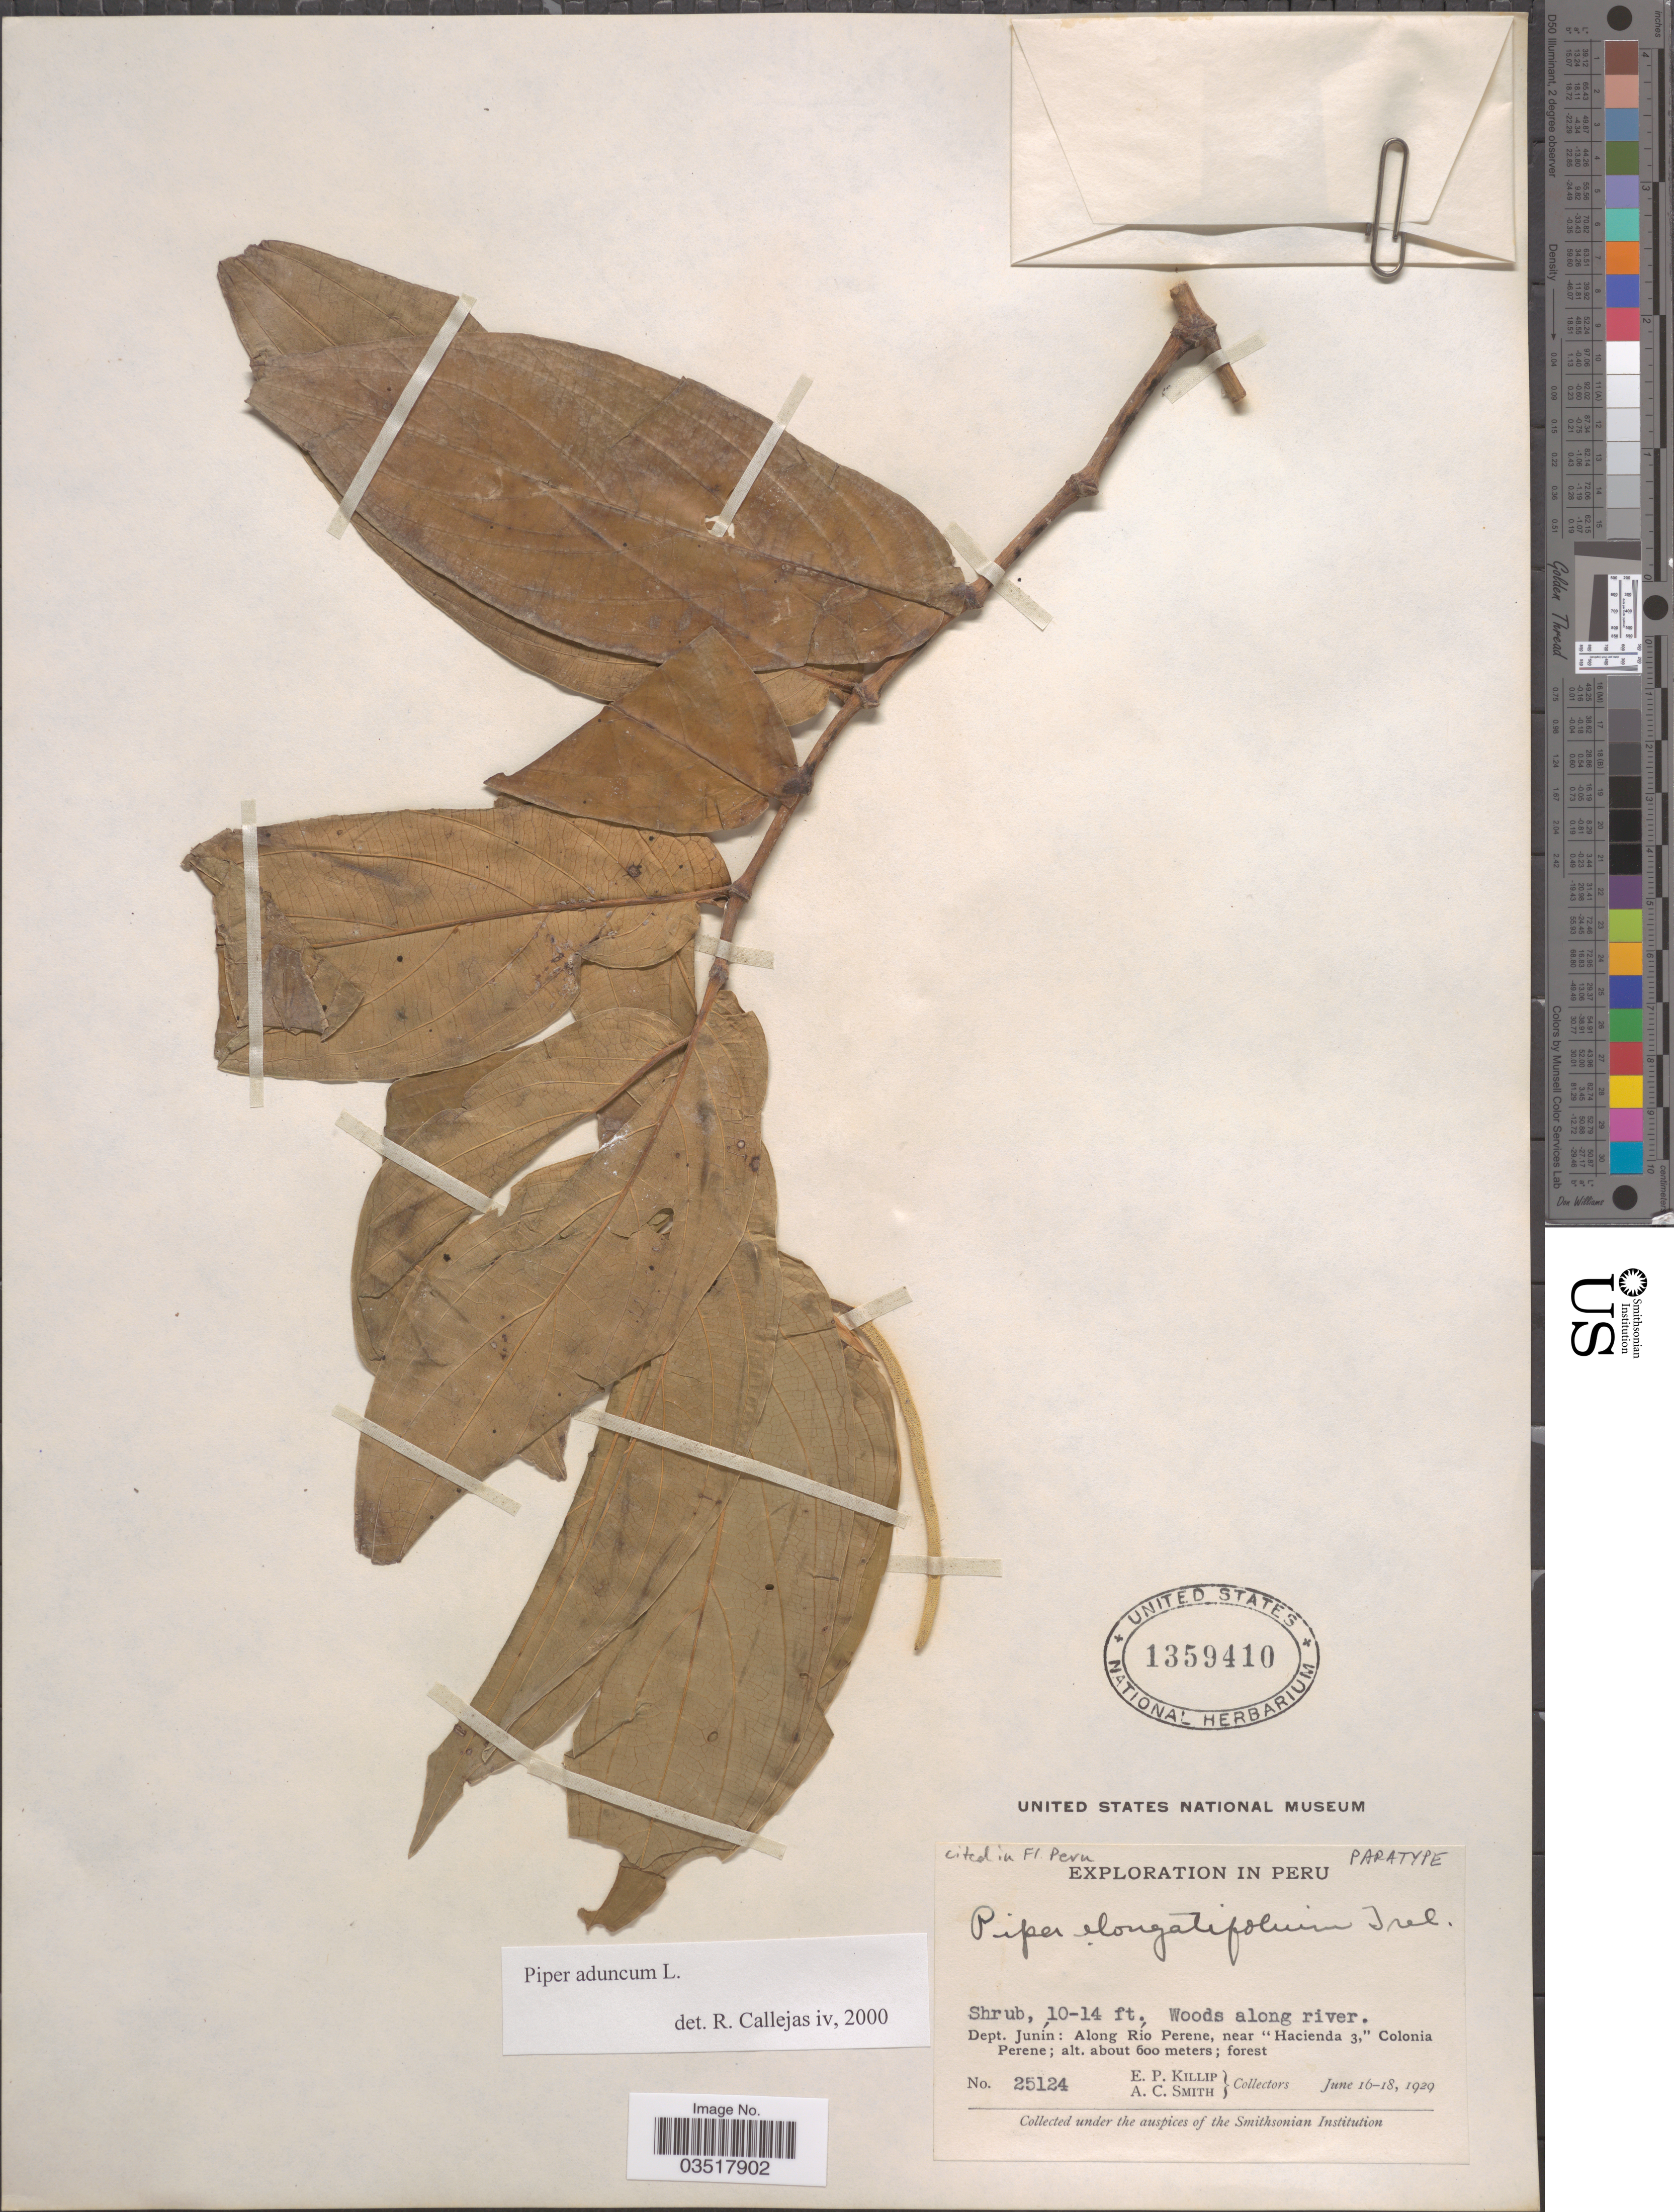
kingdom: Plantae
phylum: Tracheophyta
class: Magnoliopsida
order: Piperales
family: Piperaceae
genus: Piper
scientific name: Piper aduncum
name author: L.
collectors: E. P. Killip & A. C. Smith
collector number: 25124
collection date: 1929-06-16/1929-06-18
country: Peru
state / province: Junín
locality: Dept. Junín: Along Río Perene, near 'Hacienda 3,' Colonia Perene.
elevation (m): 600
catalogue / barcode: US 1359410